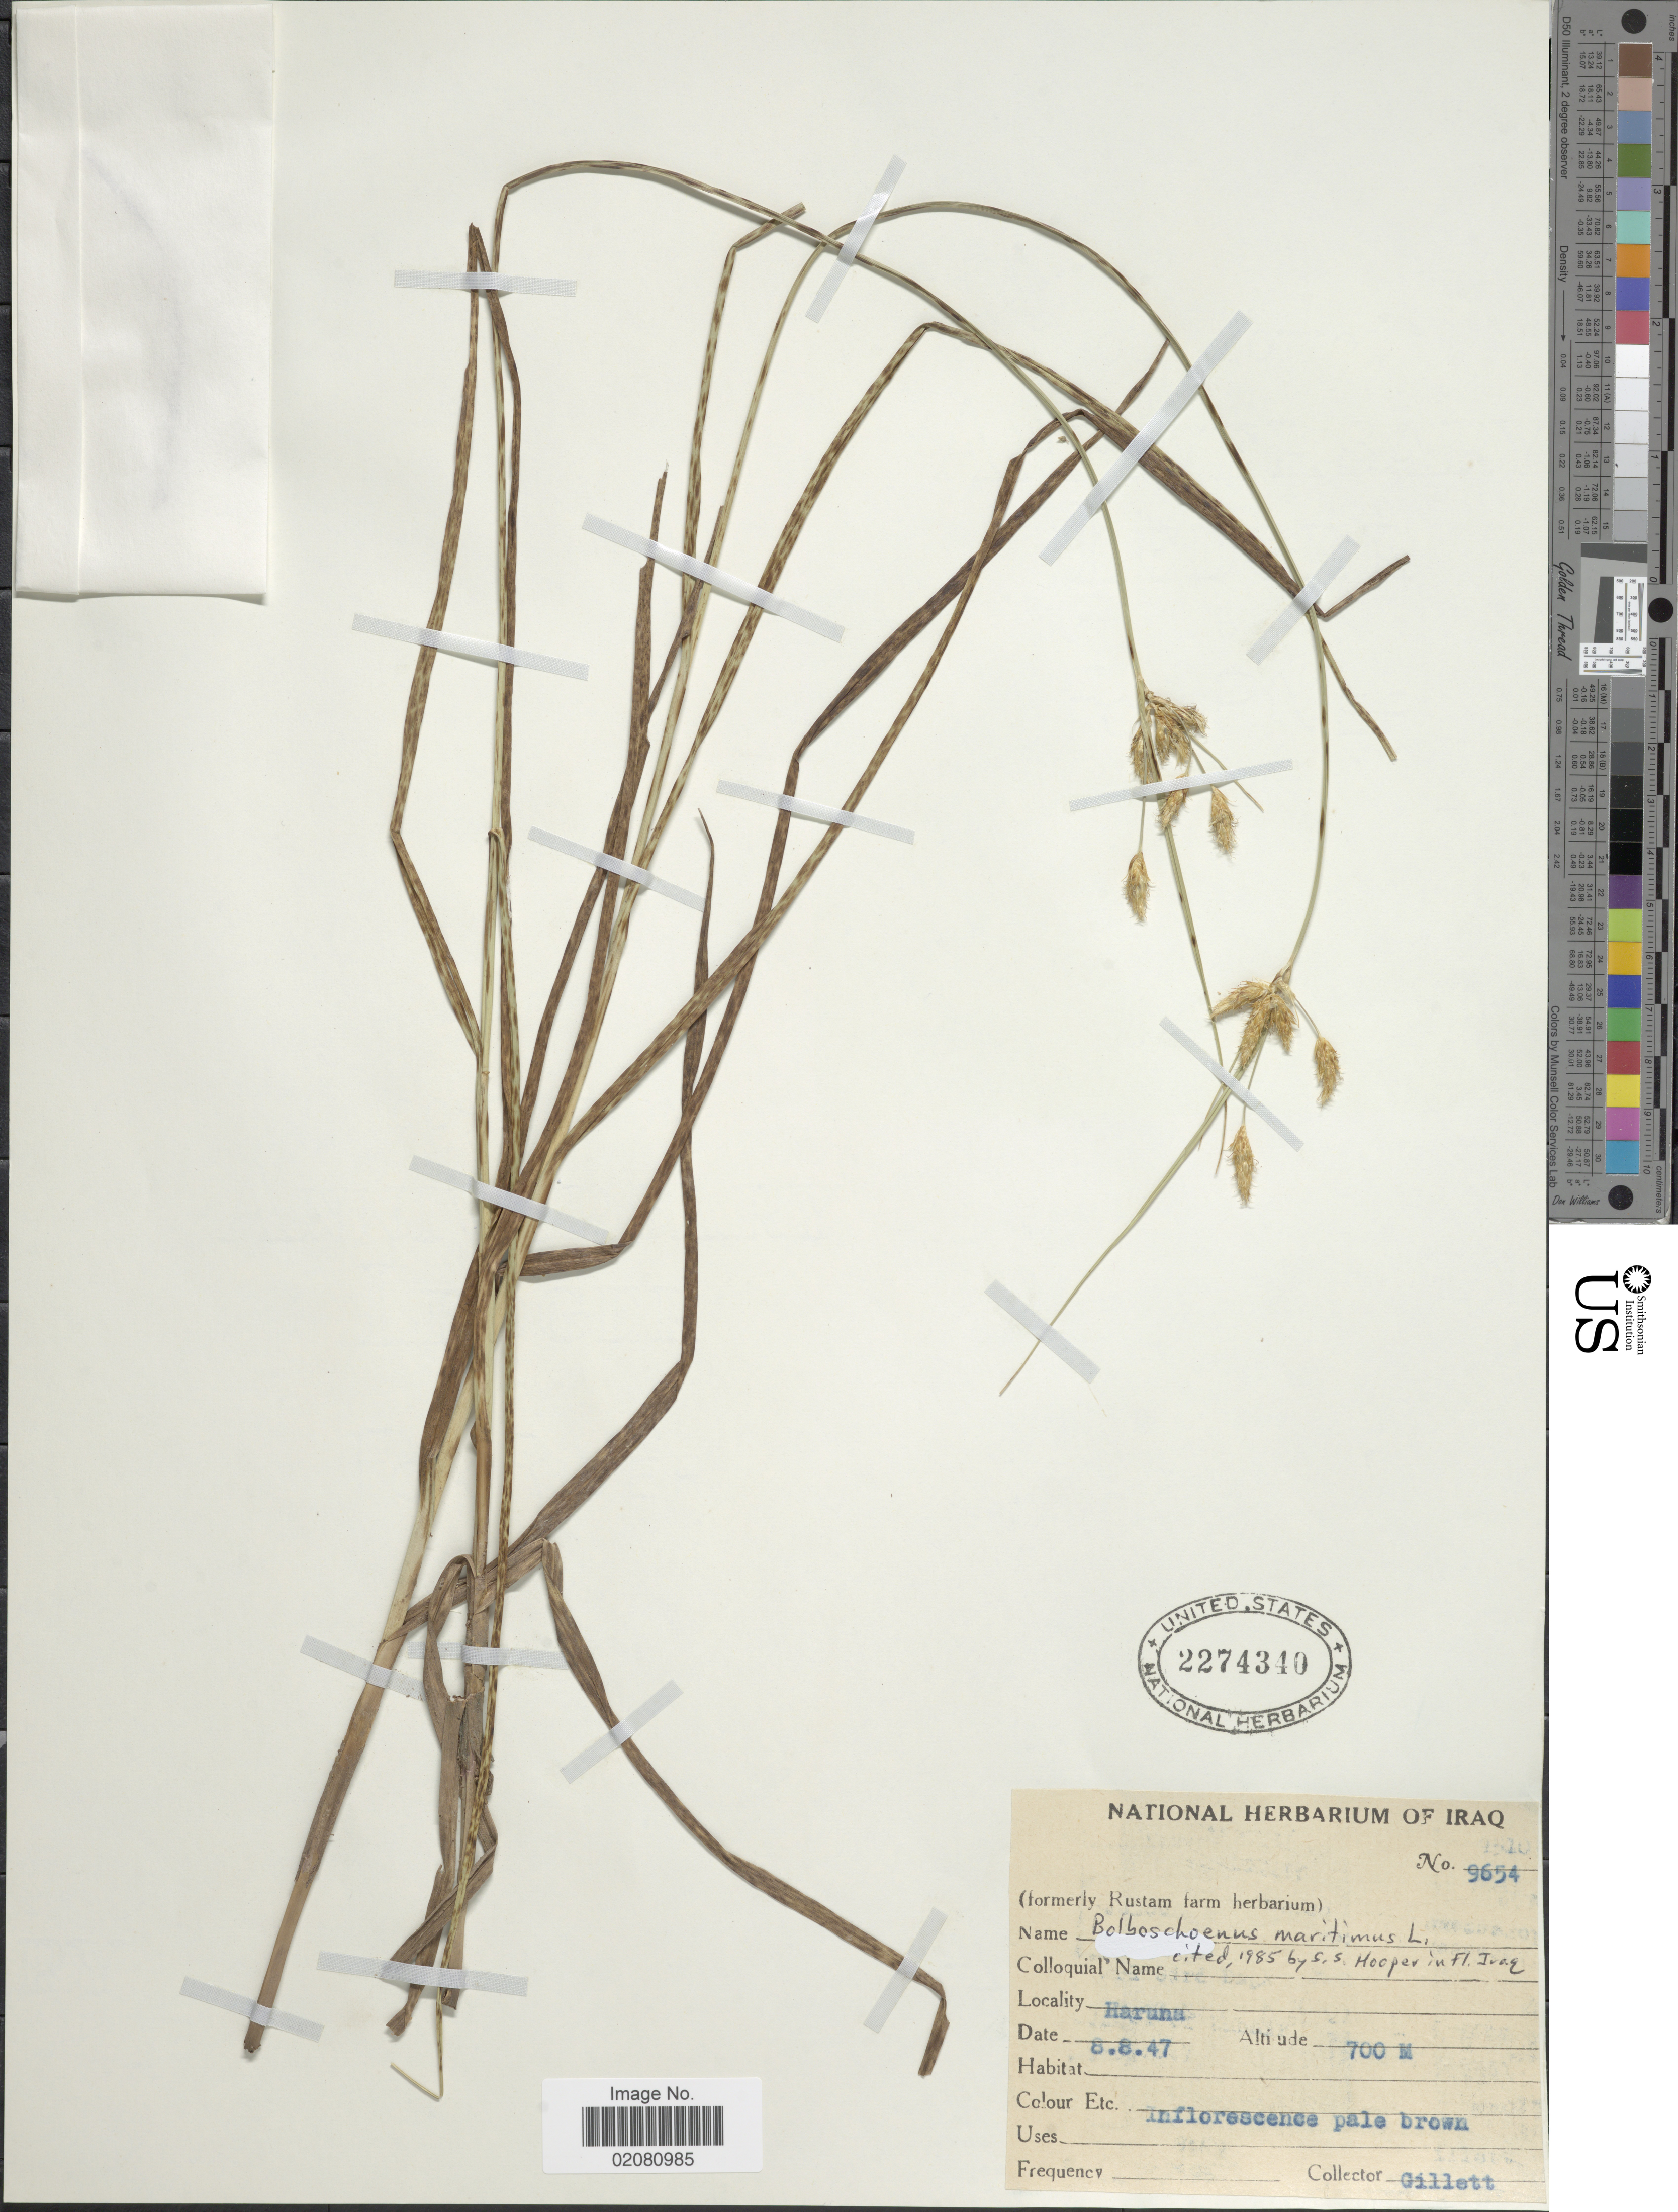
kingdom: Plantae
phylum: Tracheophyta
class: Liliopsida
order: Poales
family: Cyperaceae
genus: Bolboschoenus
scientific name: Bolboschoenus sp.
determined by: Strong, M. T., (US), Smithsonian Institution - National Museum of Natural History (UNITED STATES)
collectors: Gillett, --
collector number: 9654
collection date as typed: Transcribed d/m/y: 8/8/47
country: Iraq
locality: Haruna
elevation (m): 700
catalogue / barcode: US 2274340